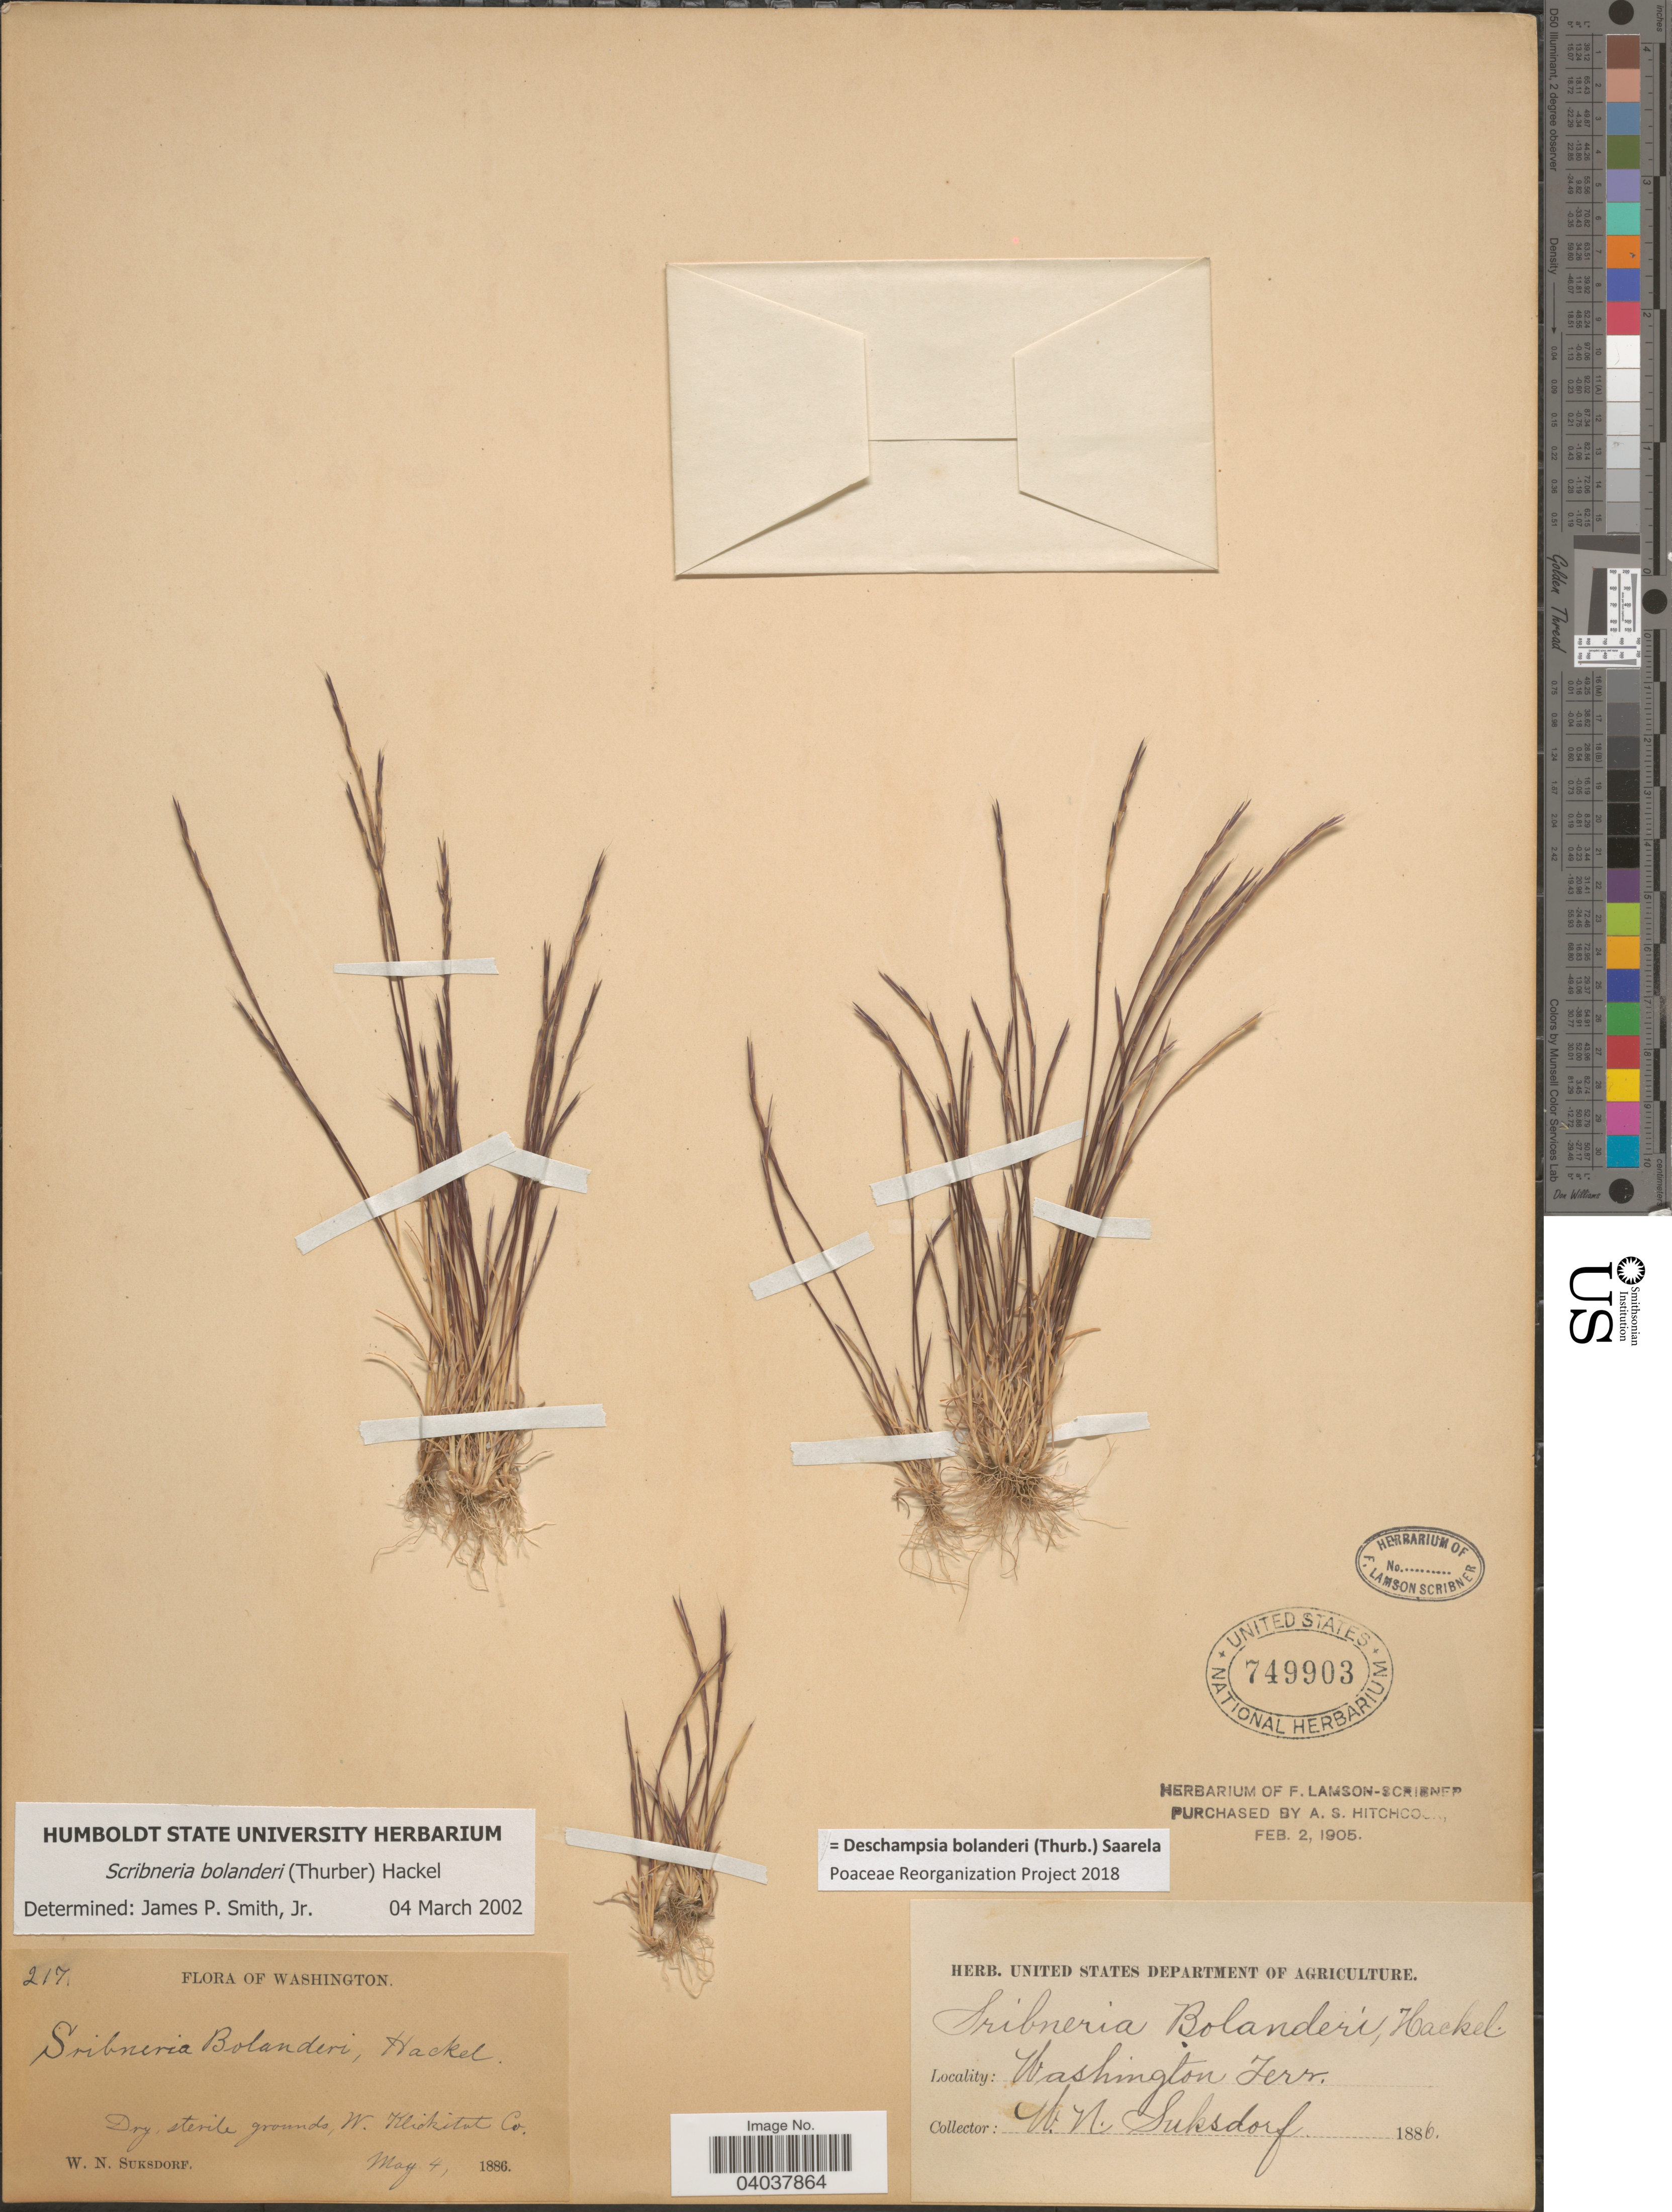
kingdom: Plantae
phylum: Tracheophyta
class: Liliopsida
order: Poales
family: Poaceae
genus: Deschampsia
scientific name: Deschampsia bolanderi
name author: (Thurb.) Saarela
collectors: W. N. Suksdorf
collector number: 217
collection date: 1886-05-04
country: United States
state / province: Washington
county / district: Klickitat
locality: W. Klickitat Co.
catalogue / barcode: US 749903